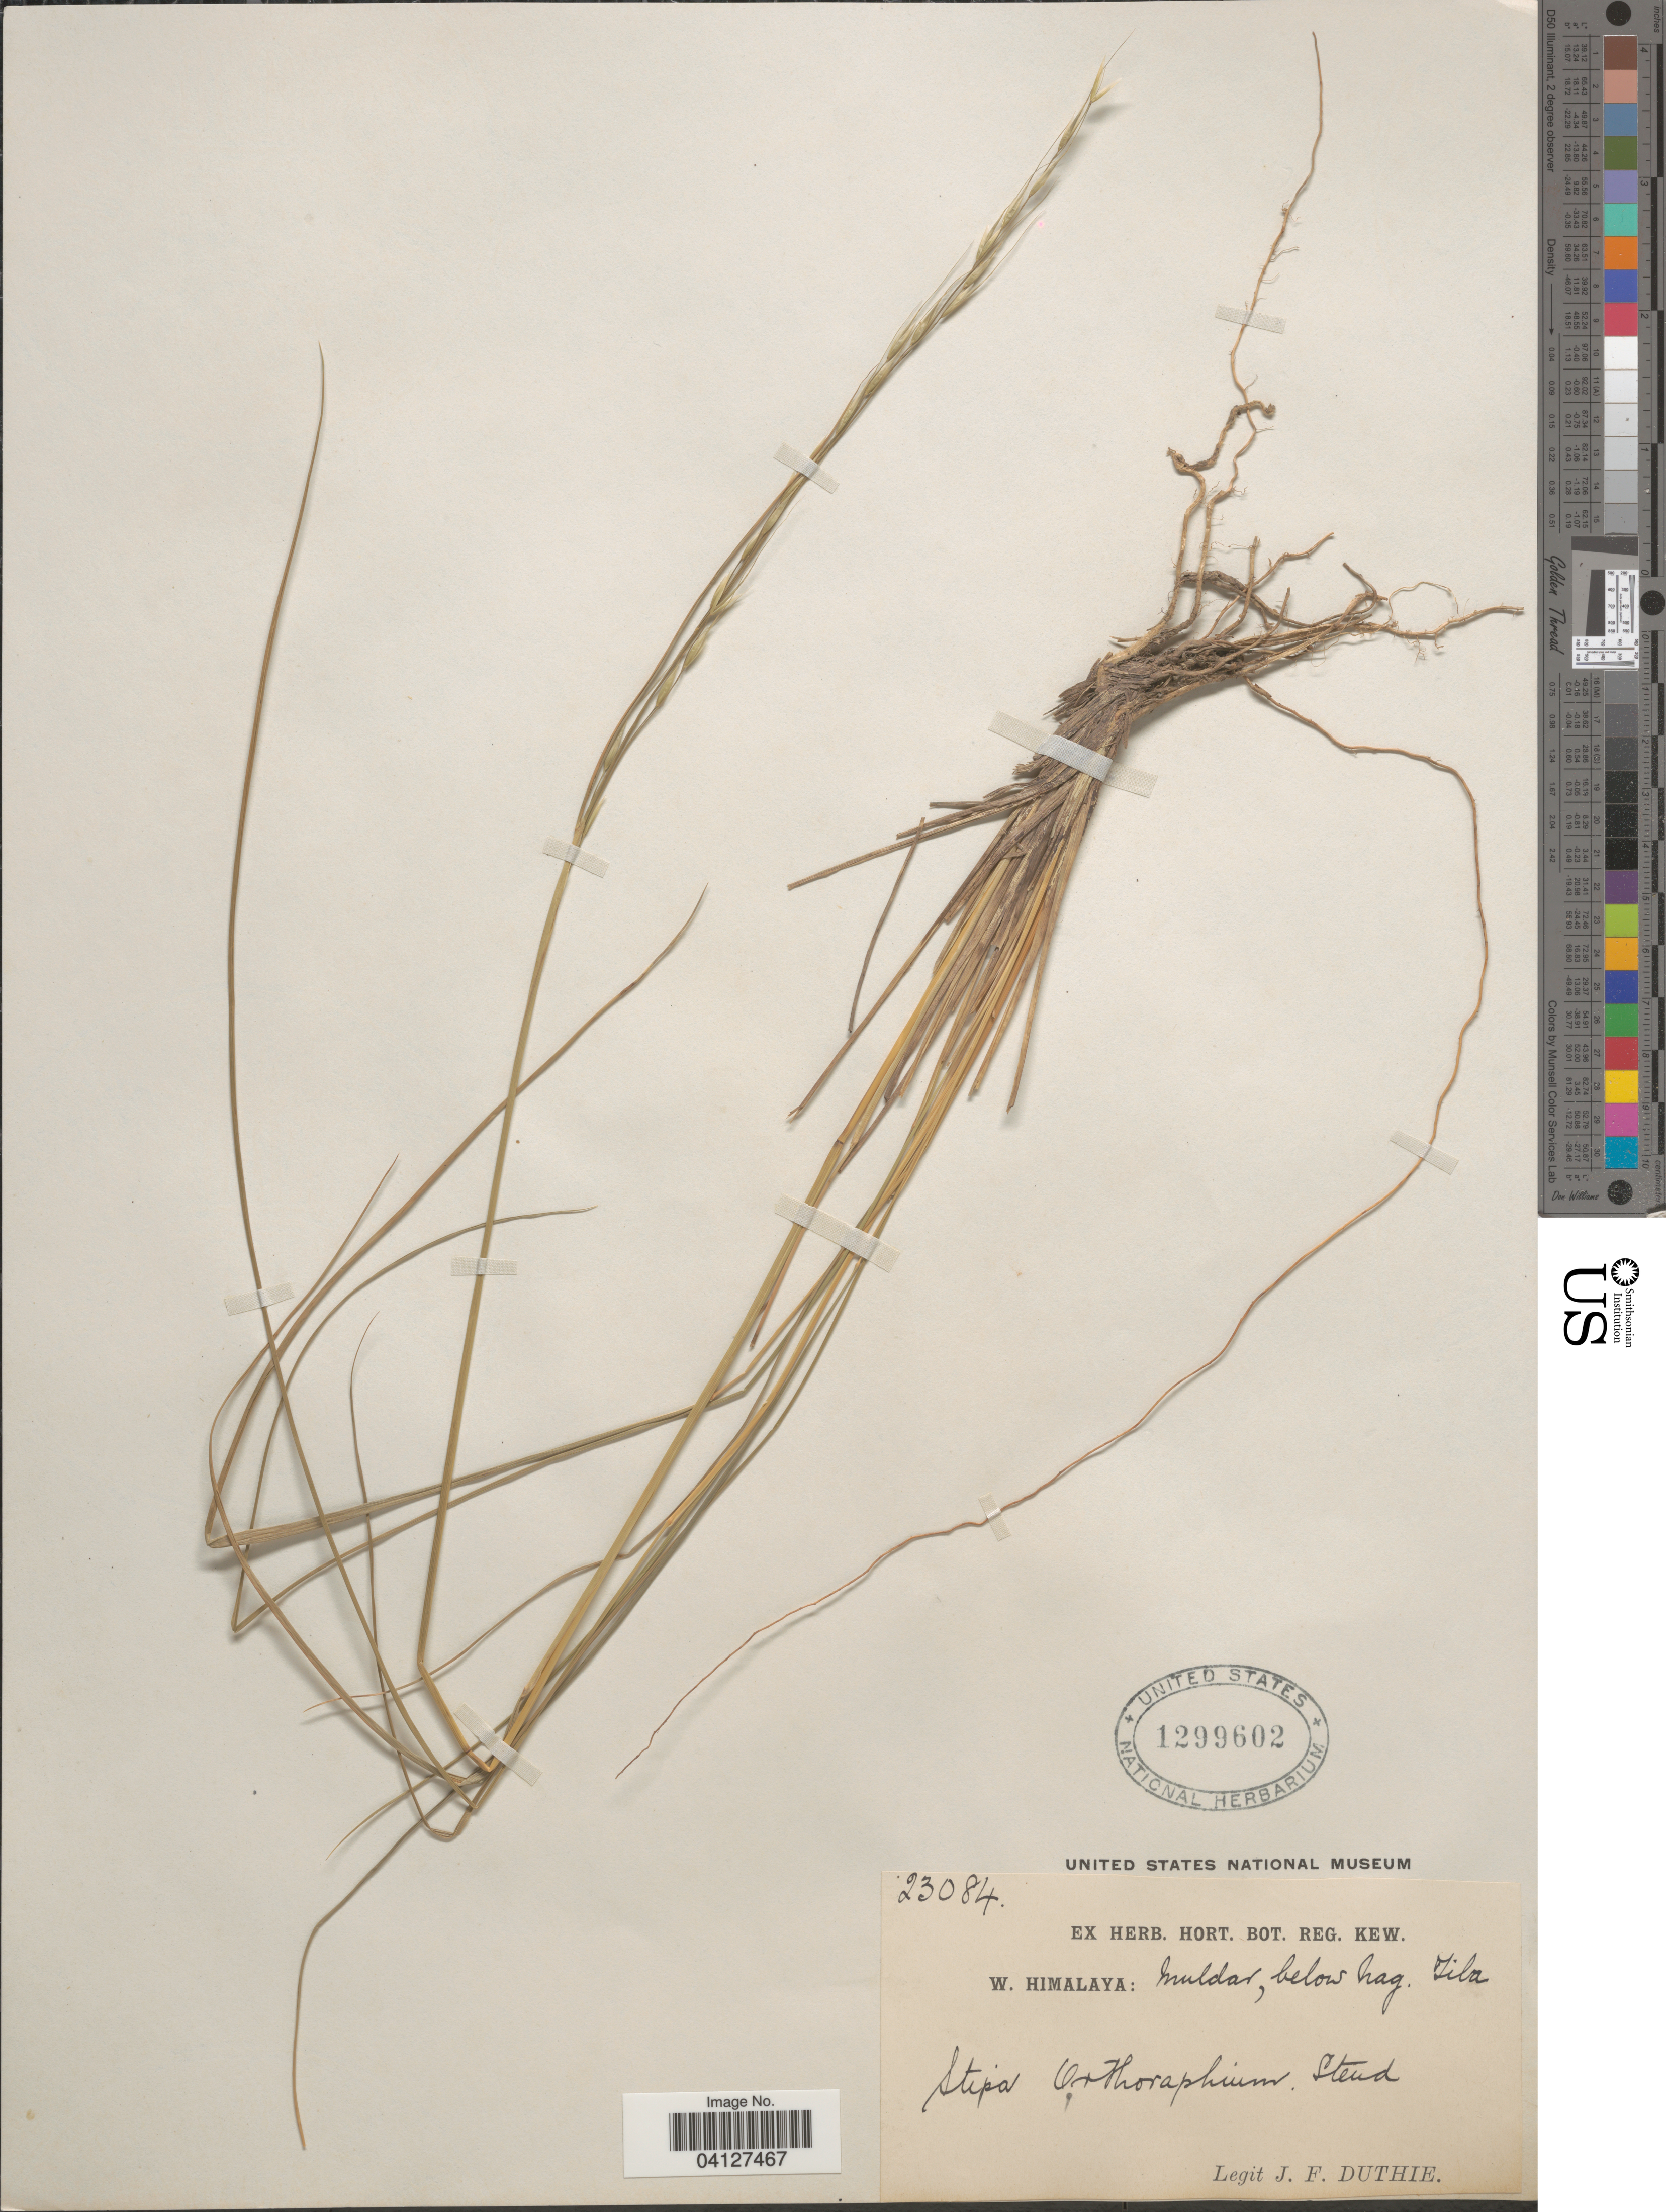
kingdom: Plantae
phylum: Tracheophyta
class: Liliopsida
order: Poales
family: Poaceae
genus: Stipa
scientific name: Stipa orthoraphium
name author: Steud.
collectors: J. F. Duthie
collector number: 23084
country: India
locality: W. Himalaya.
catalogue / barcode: US 1299602